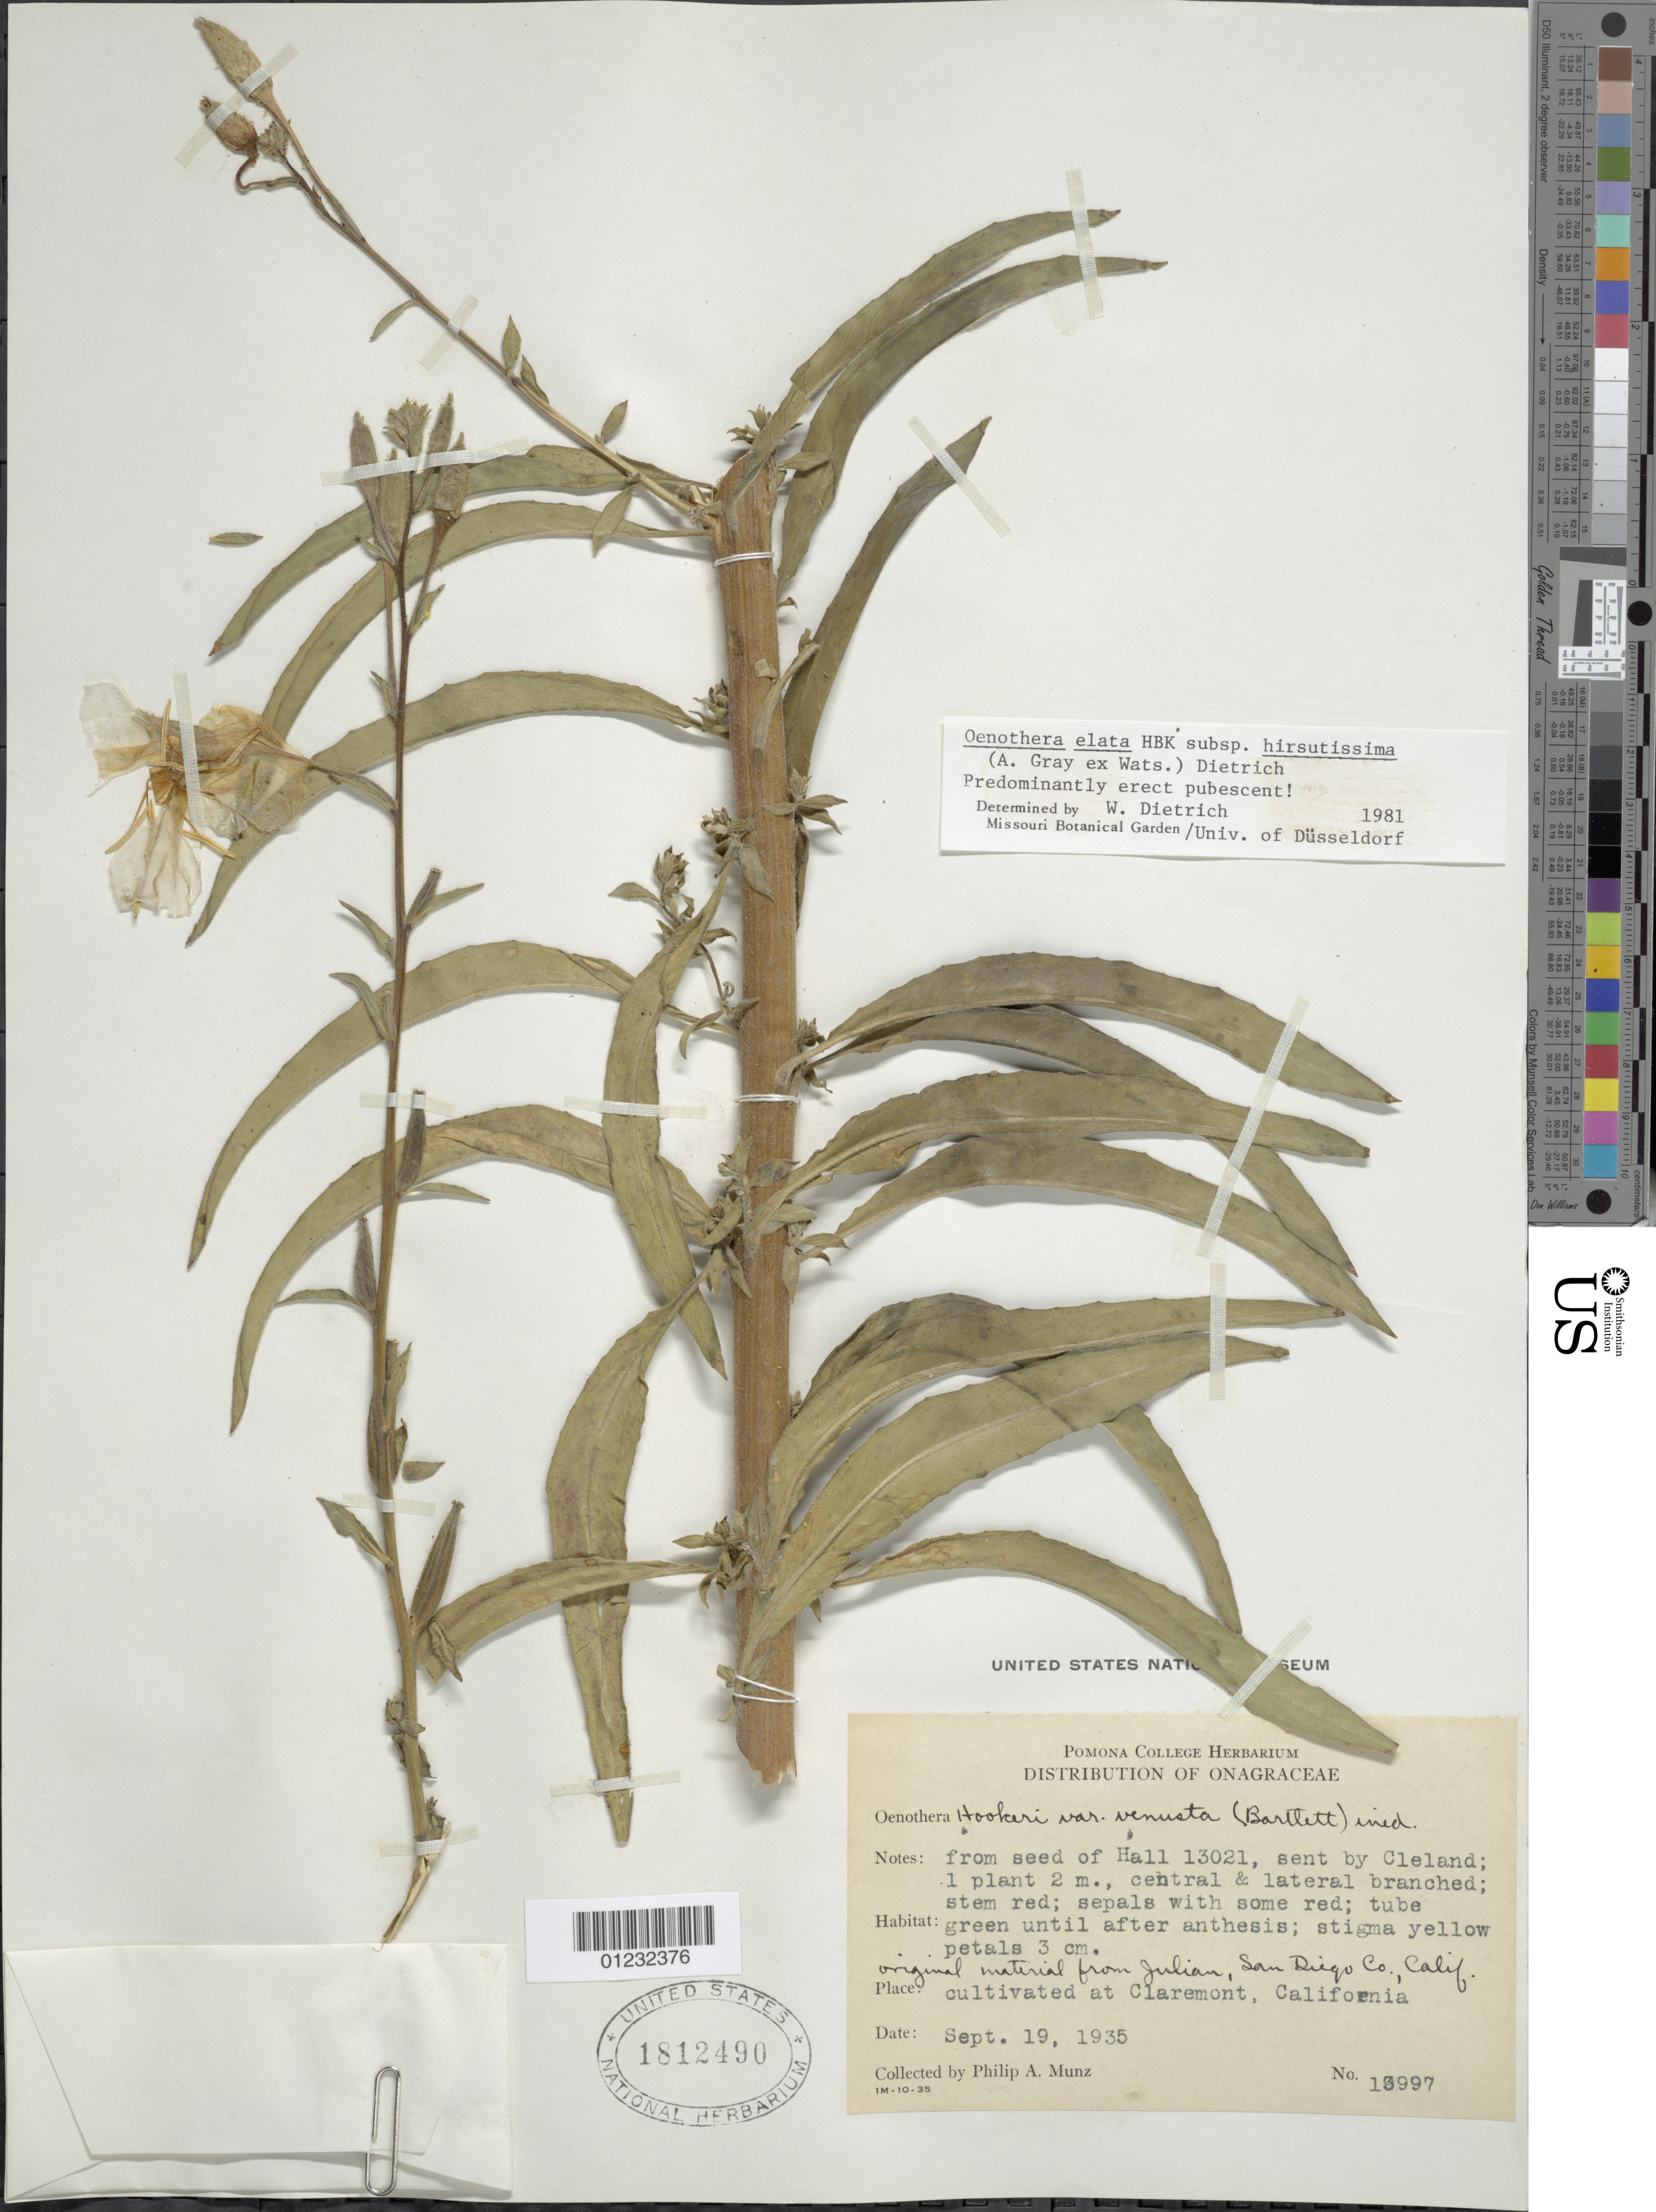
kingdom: Plantae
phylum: Tracheophyta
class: Magnoliopsida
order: Myrtales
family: Onagraceae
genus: Oenothera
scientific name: Oenothera elata subsp. hirsutissima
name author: (A. Gray ex S. Watson) W. Dietr.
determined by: Dietrich, W.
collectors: P. A. Munz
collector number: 13997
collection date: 1935-09-19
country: United States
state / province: California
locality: Claremont.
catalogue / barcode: US 1812490